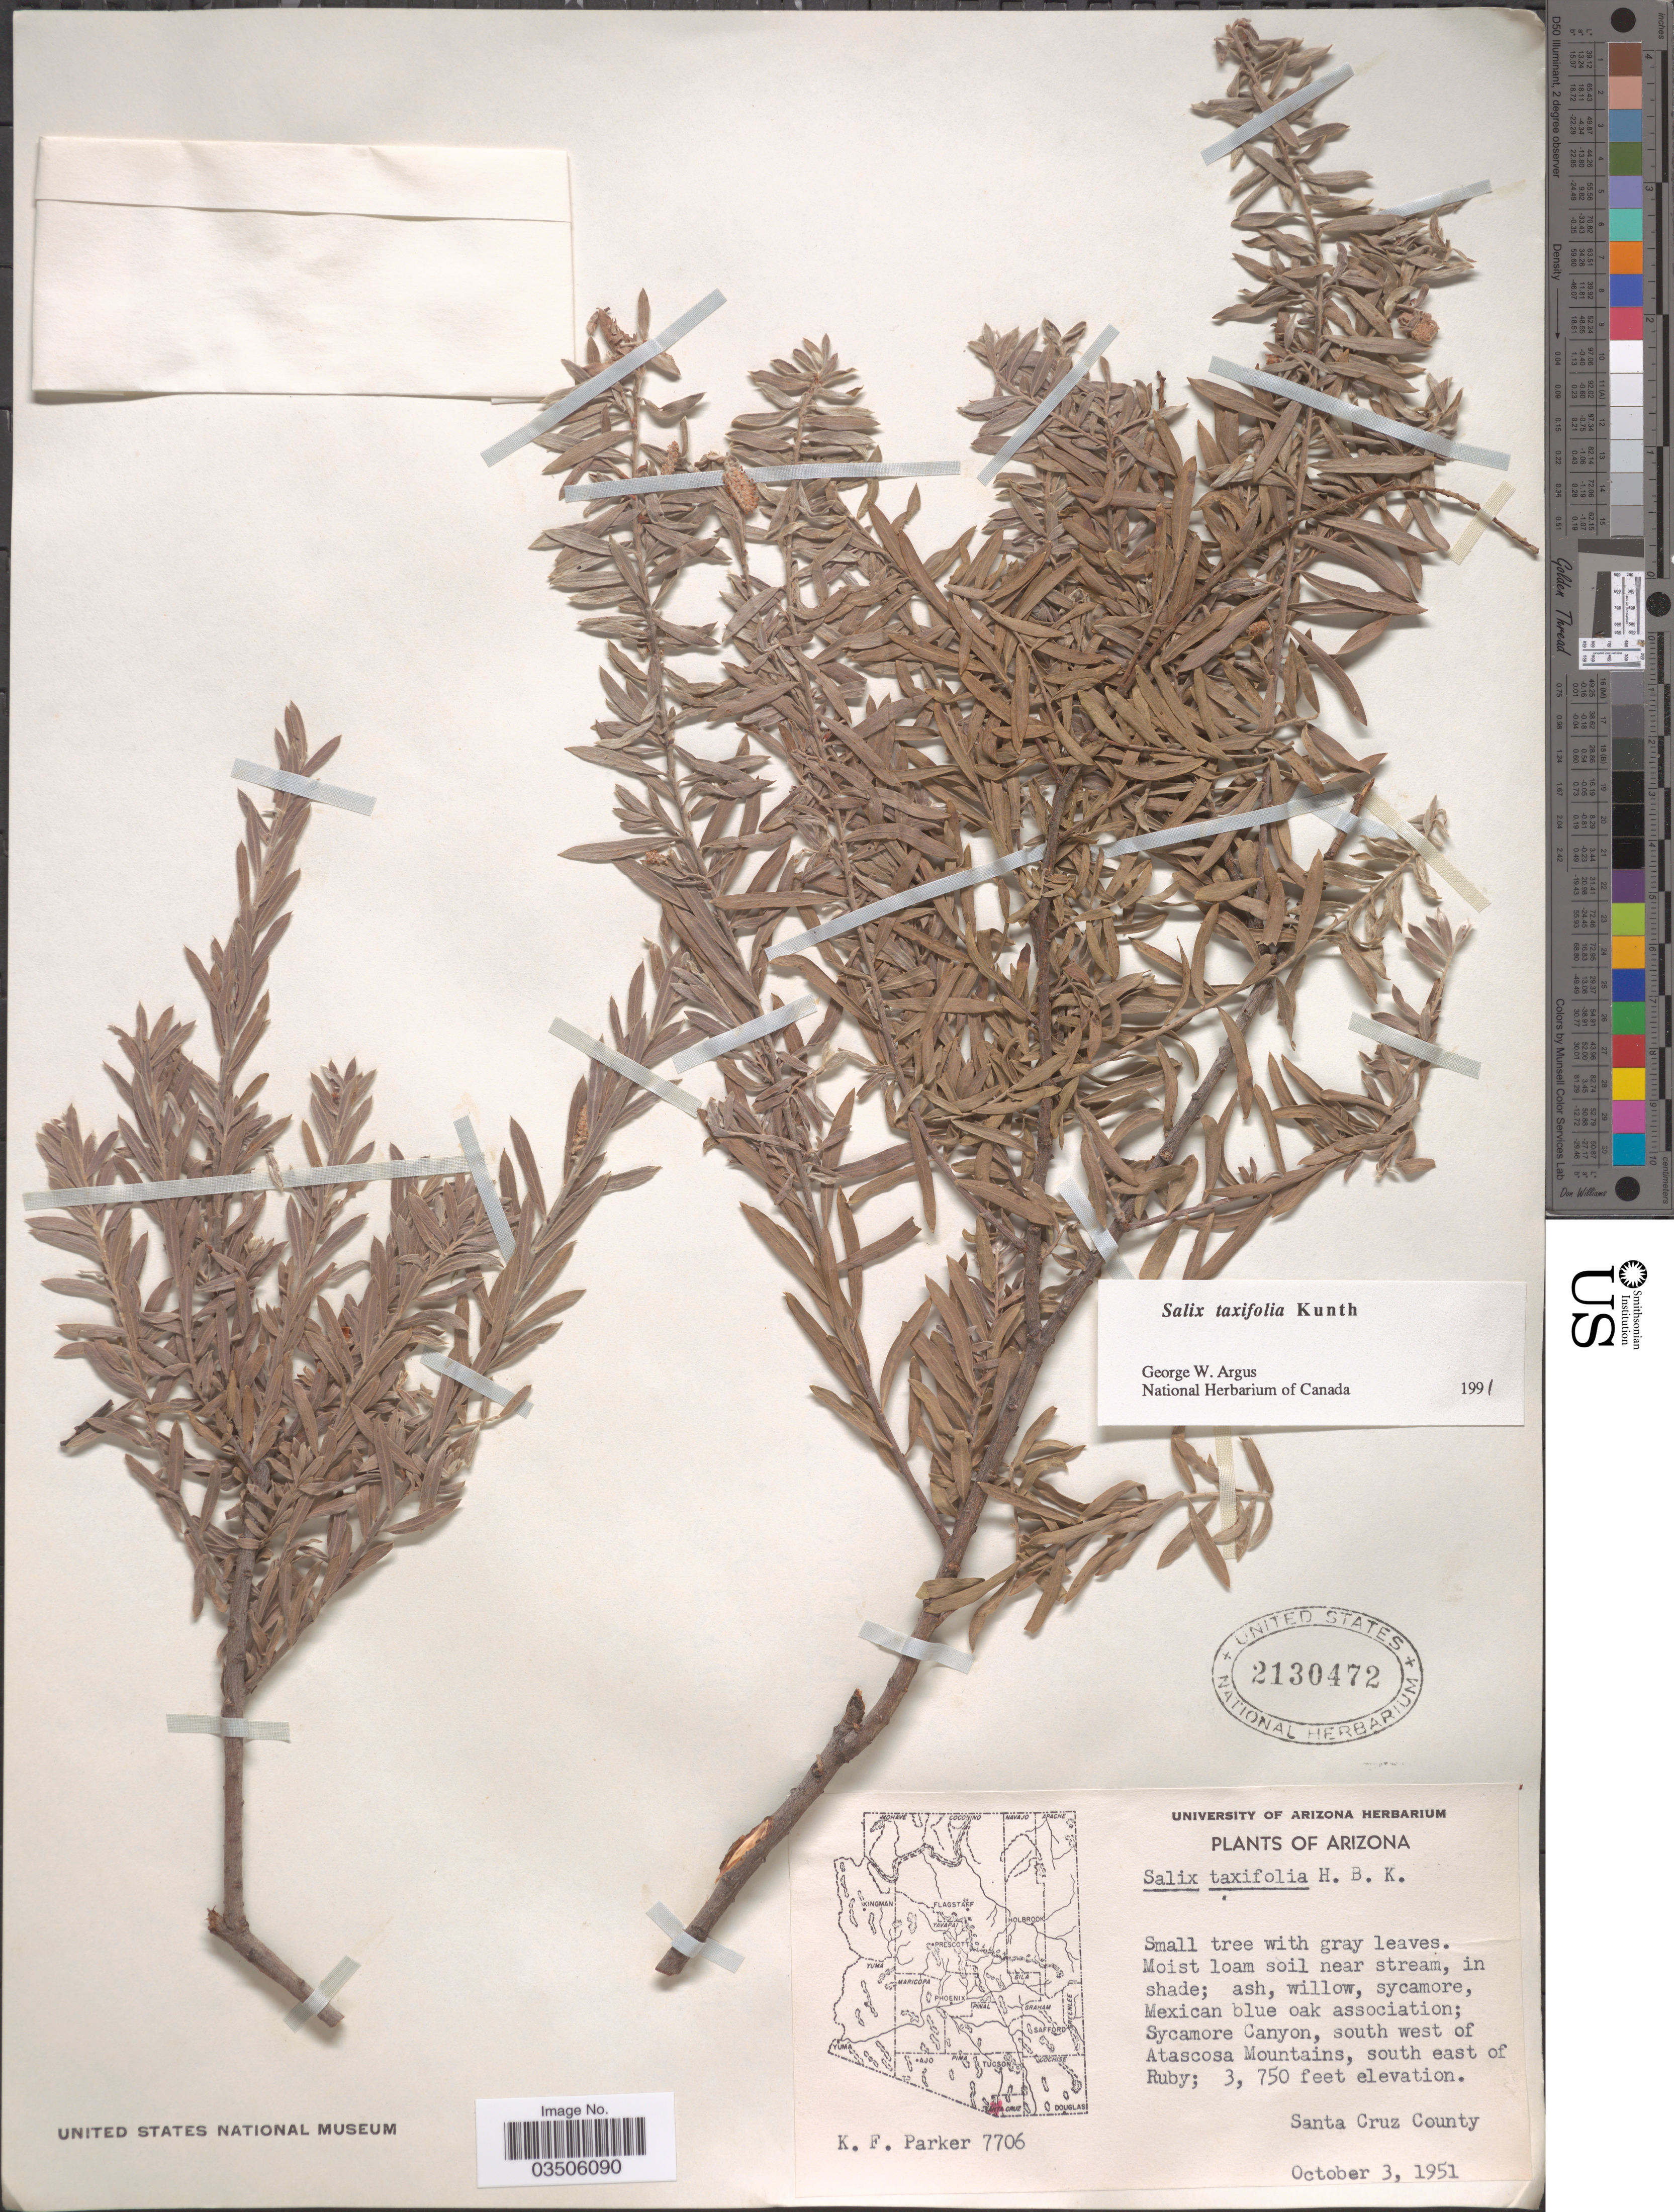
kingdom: Plantae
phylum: Tracheophyta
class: Magnoliopsida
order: Malpighiales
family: Salicaceae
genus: Salix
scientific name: Salix taxifolia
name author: Kunth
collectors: K. F. Parker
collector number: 7706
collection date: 1951-10-03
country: United States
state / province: Arizona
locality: Sycamore Canyon, south west of Atascosa Mountains, south east of Ruby. Santa Cruz County.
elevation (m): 1143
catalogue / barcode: US 2130472